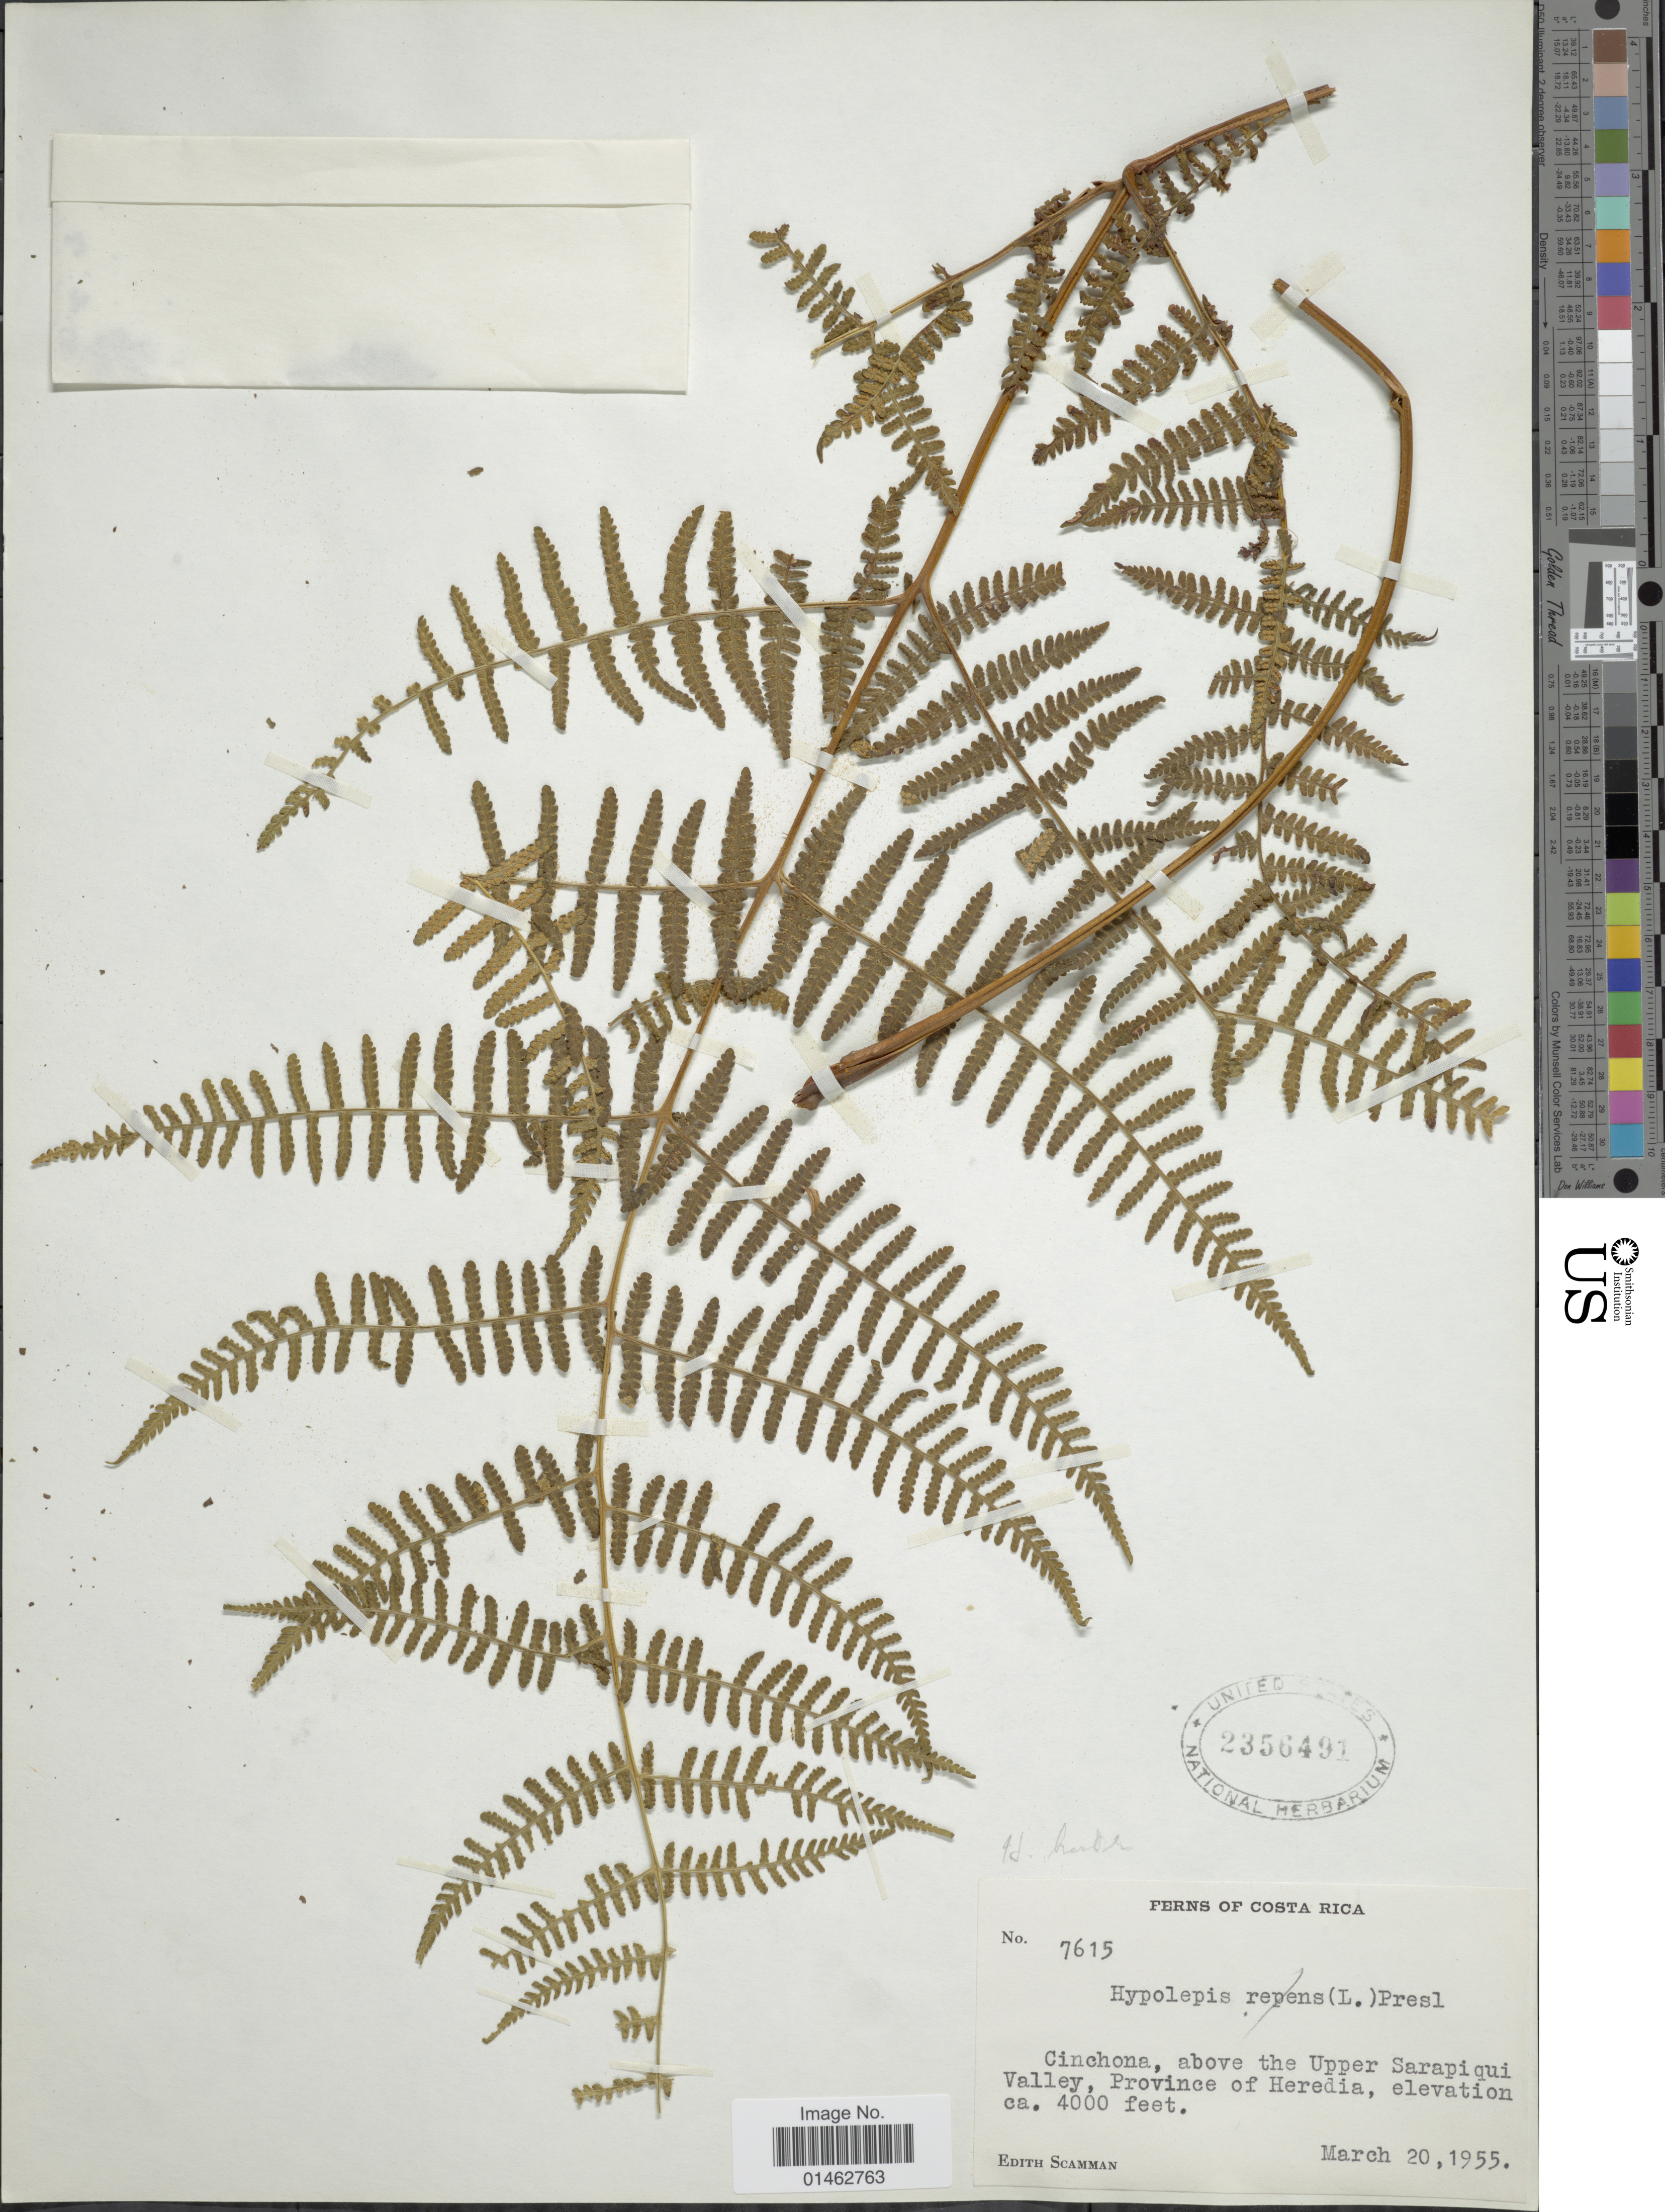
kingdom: Plantae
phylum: Tracheophyta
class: Polypodiopsida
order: Polypodiales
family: Dennstaedtiaceae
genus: Hypolepis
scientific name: Hypolepis rubiginosopilosula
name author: Lellinger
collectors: E. Scamman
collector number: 7615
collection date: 1955-03-20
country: Costa Rica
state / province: Heredia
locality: Cinchona, above the Upper Sarapiqui Valley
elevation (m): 1219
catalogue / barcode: US 2356491